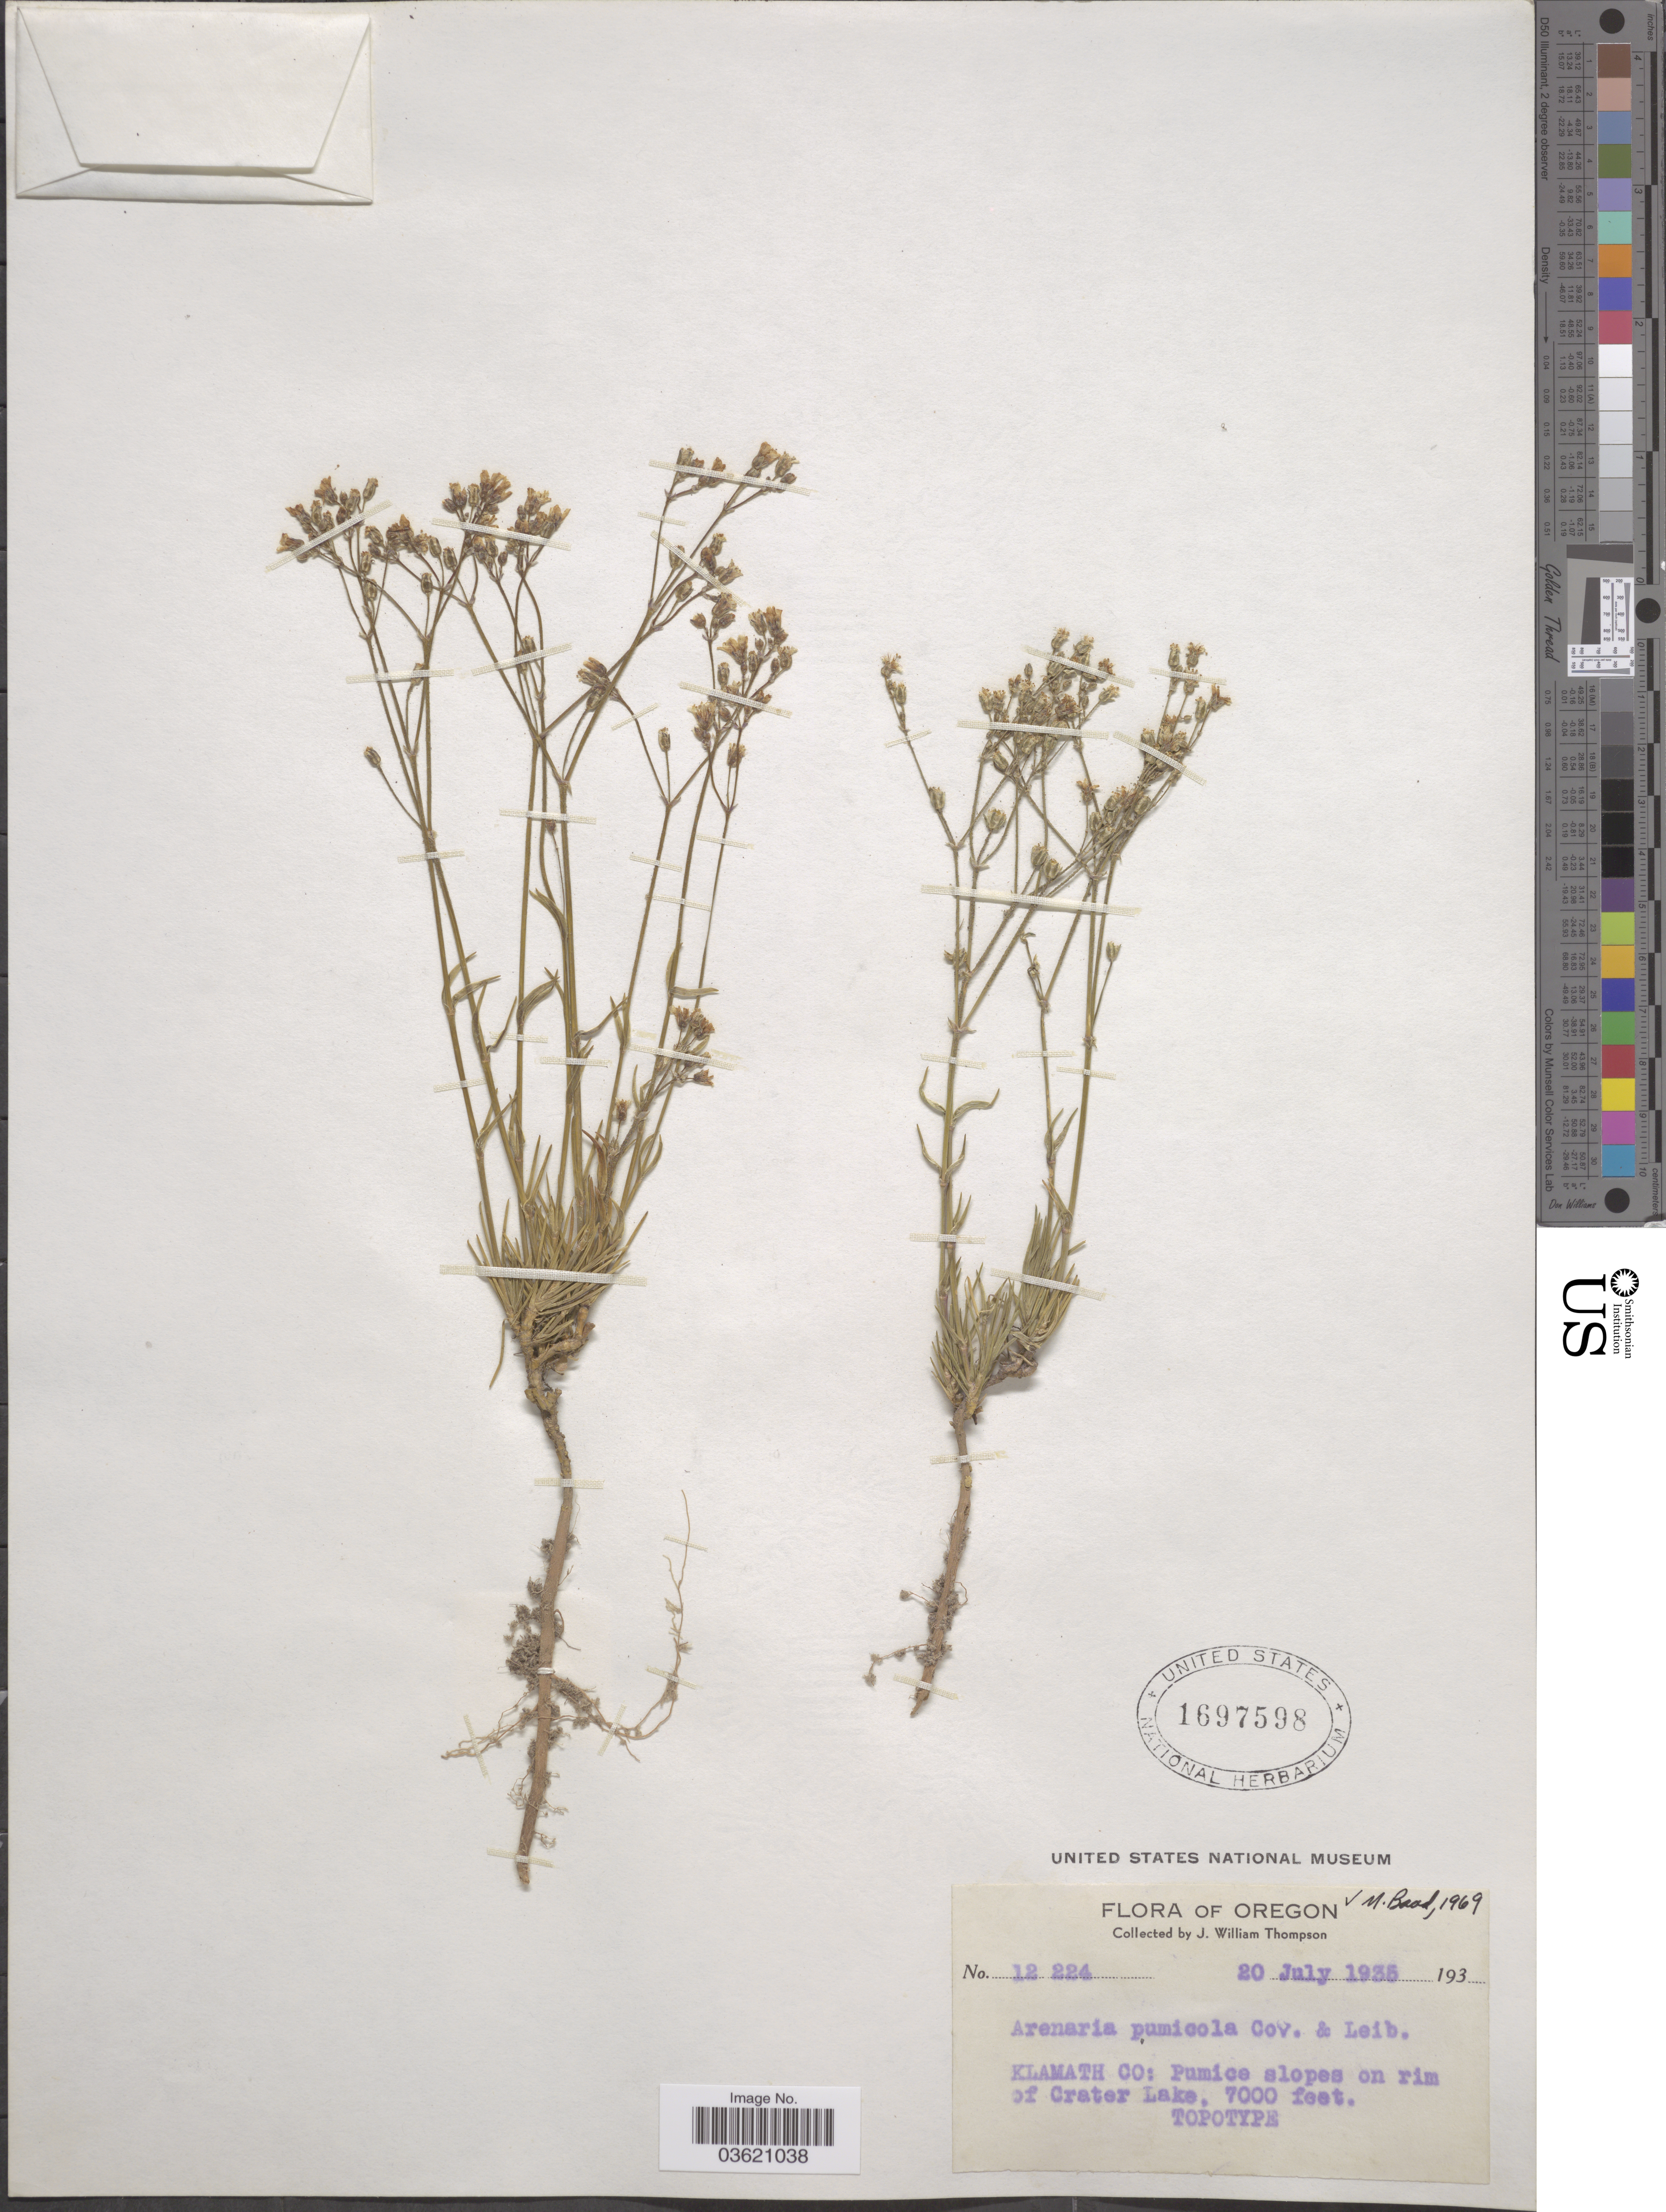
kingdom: Plantae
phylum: Tracheophyta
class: Magnoliopsida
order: Caryophyllales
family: Caryophyllaceae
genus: Eremogone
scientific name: Eremogone pumicola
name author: (Coville & Leiberg) Ikonn.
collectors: J. W. Thompson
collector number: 12224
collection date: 1935-07-20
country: United States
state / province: Oregon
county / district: Klamath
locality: Klamath Co: Pumice slopes on rim of Crater Lake.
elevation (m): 2134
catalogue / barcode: US 1697598